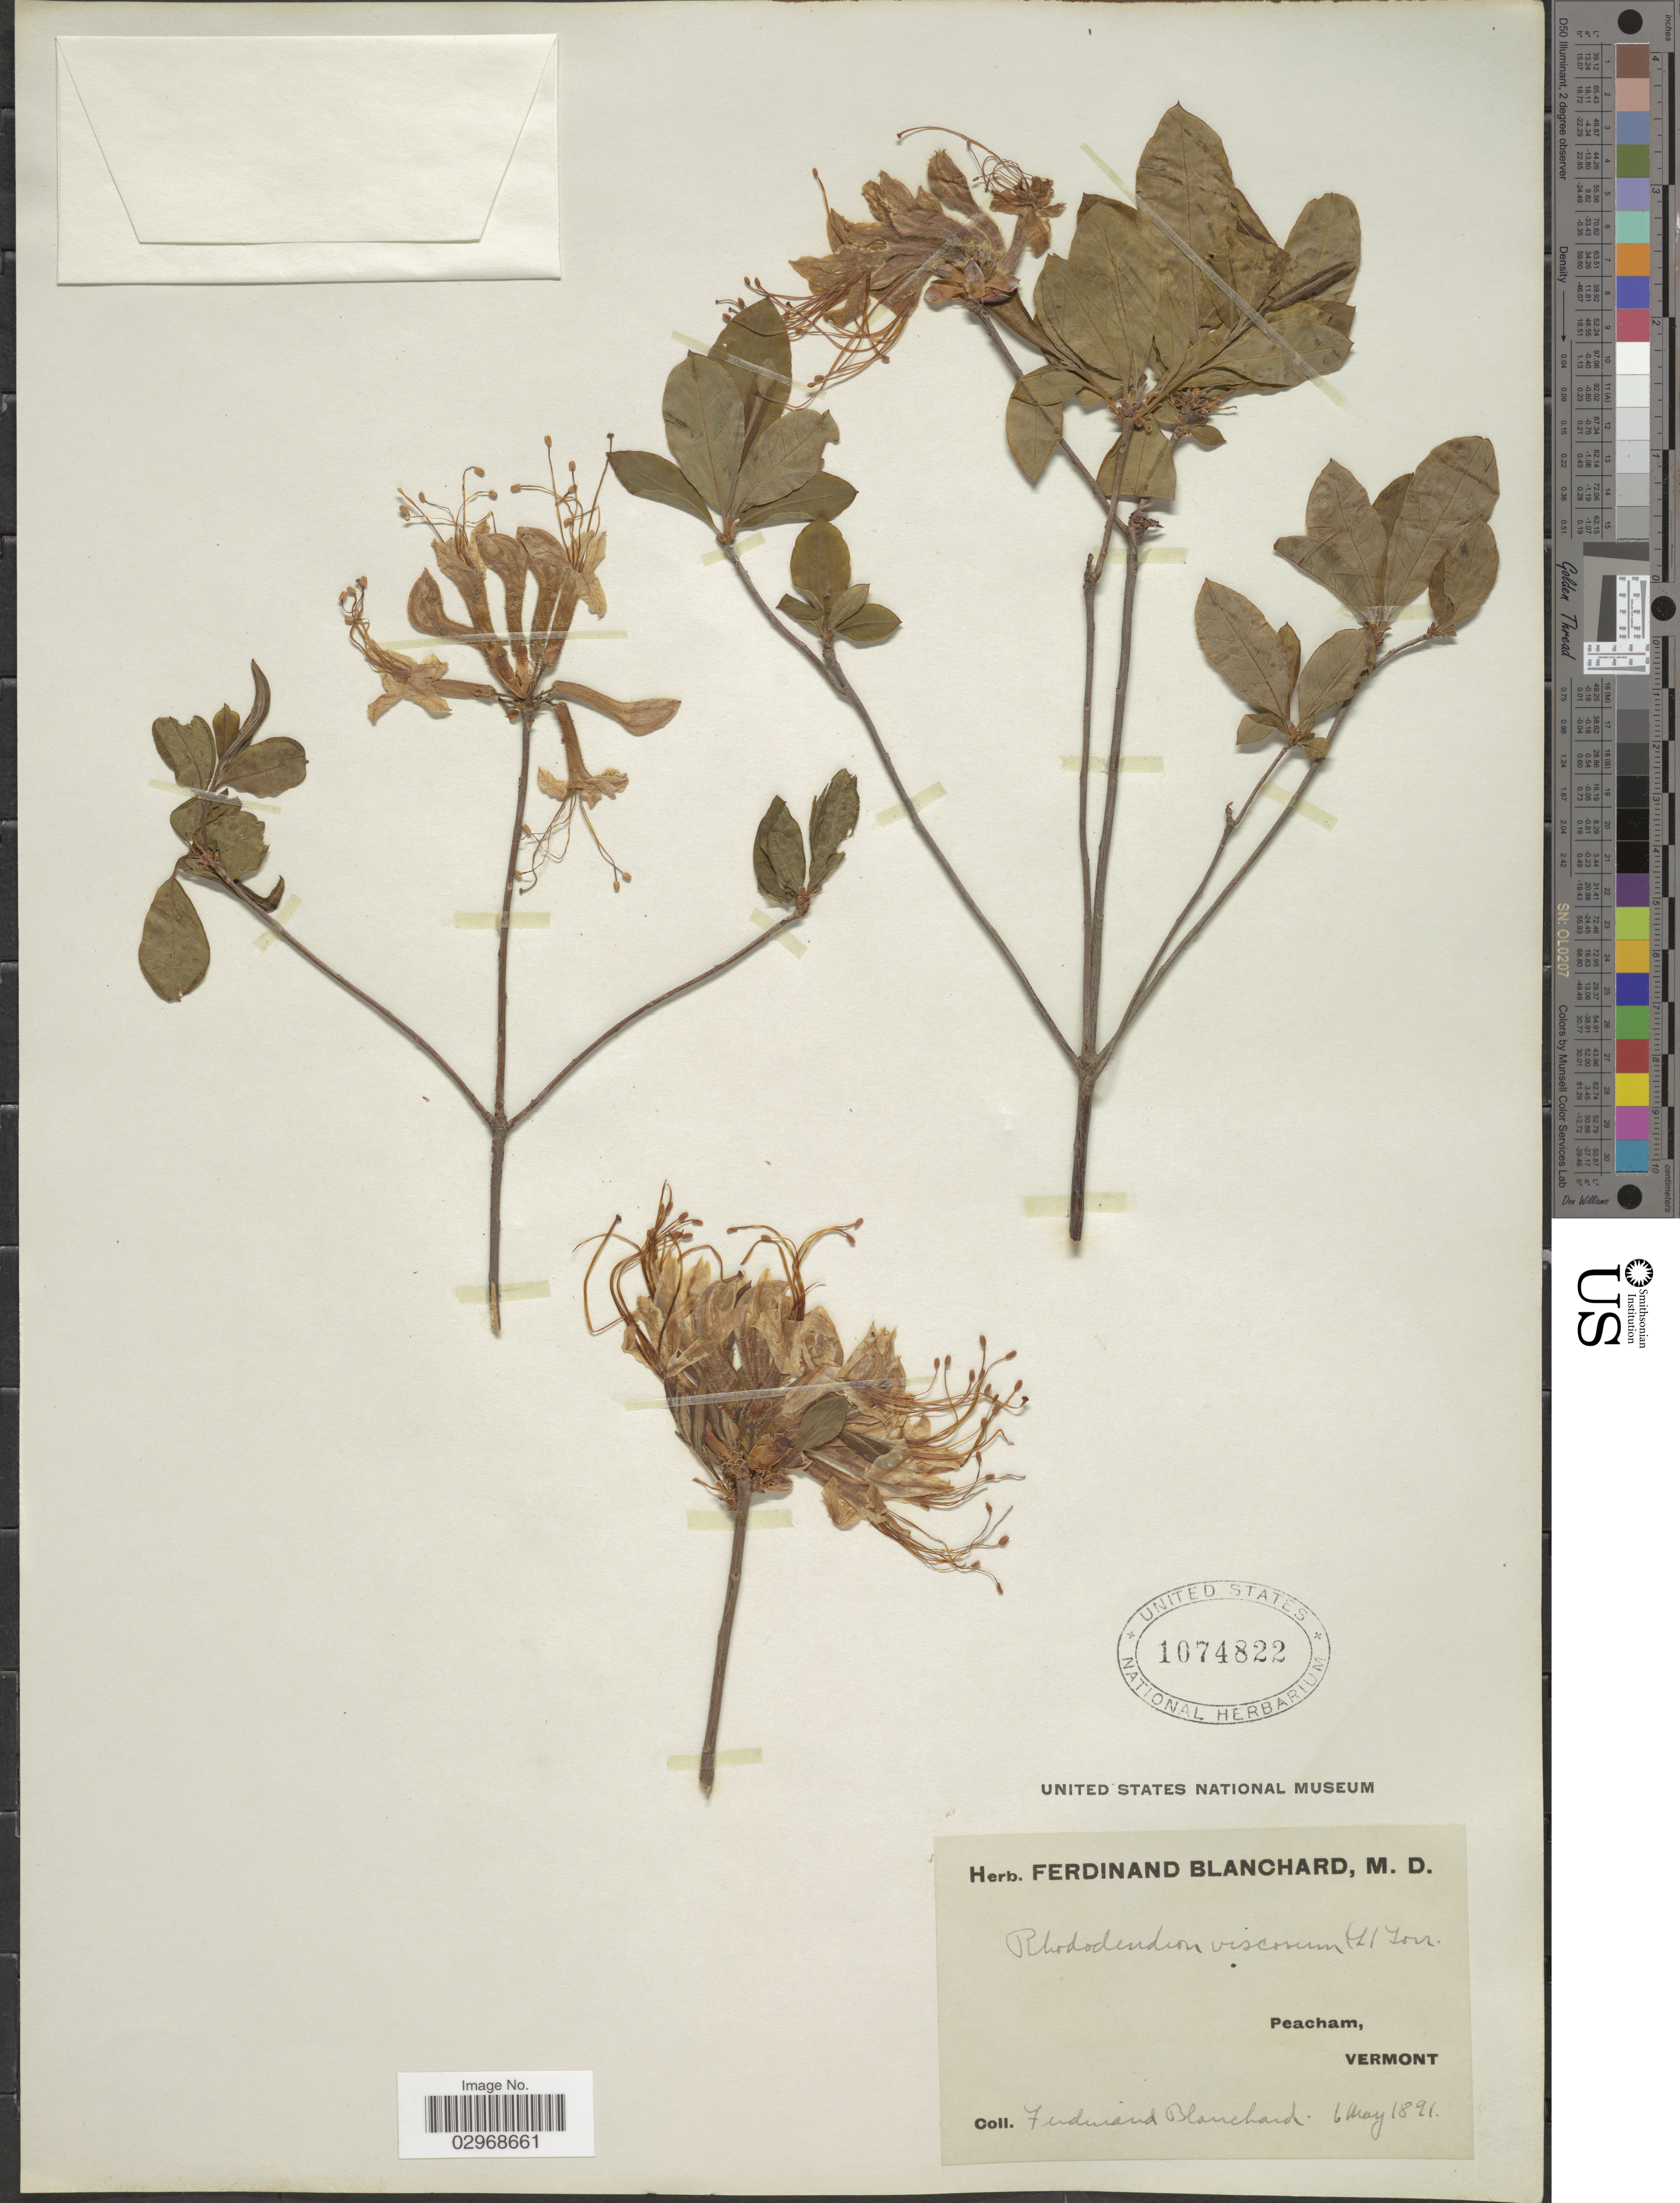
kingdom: Plantae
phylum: Tracheophyta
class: Magnoliopsida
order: Ericales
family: Ericaceae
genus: Rhododendron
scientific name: Rhododendron viscosum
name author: (L.) Torr.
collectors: F. Blanchard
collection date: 1891-05-06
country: United States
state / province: Vermont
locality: Peacham.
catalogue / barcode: US 1074822